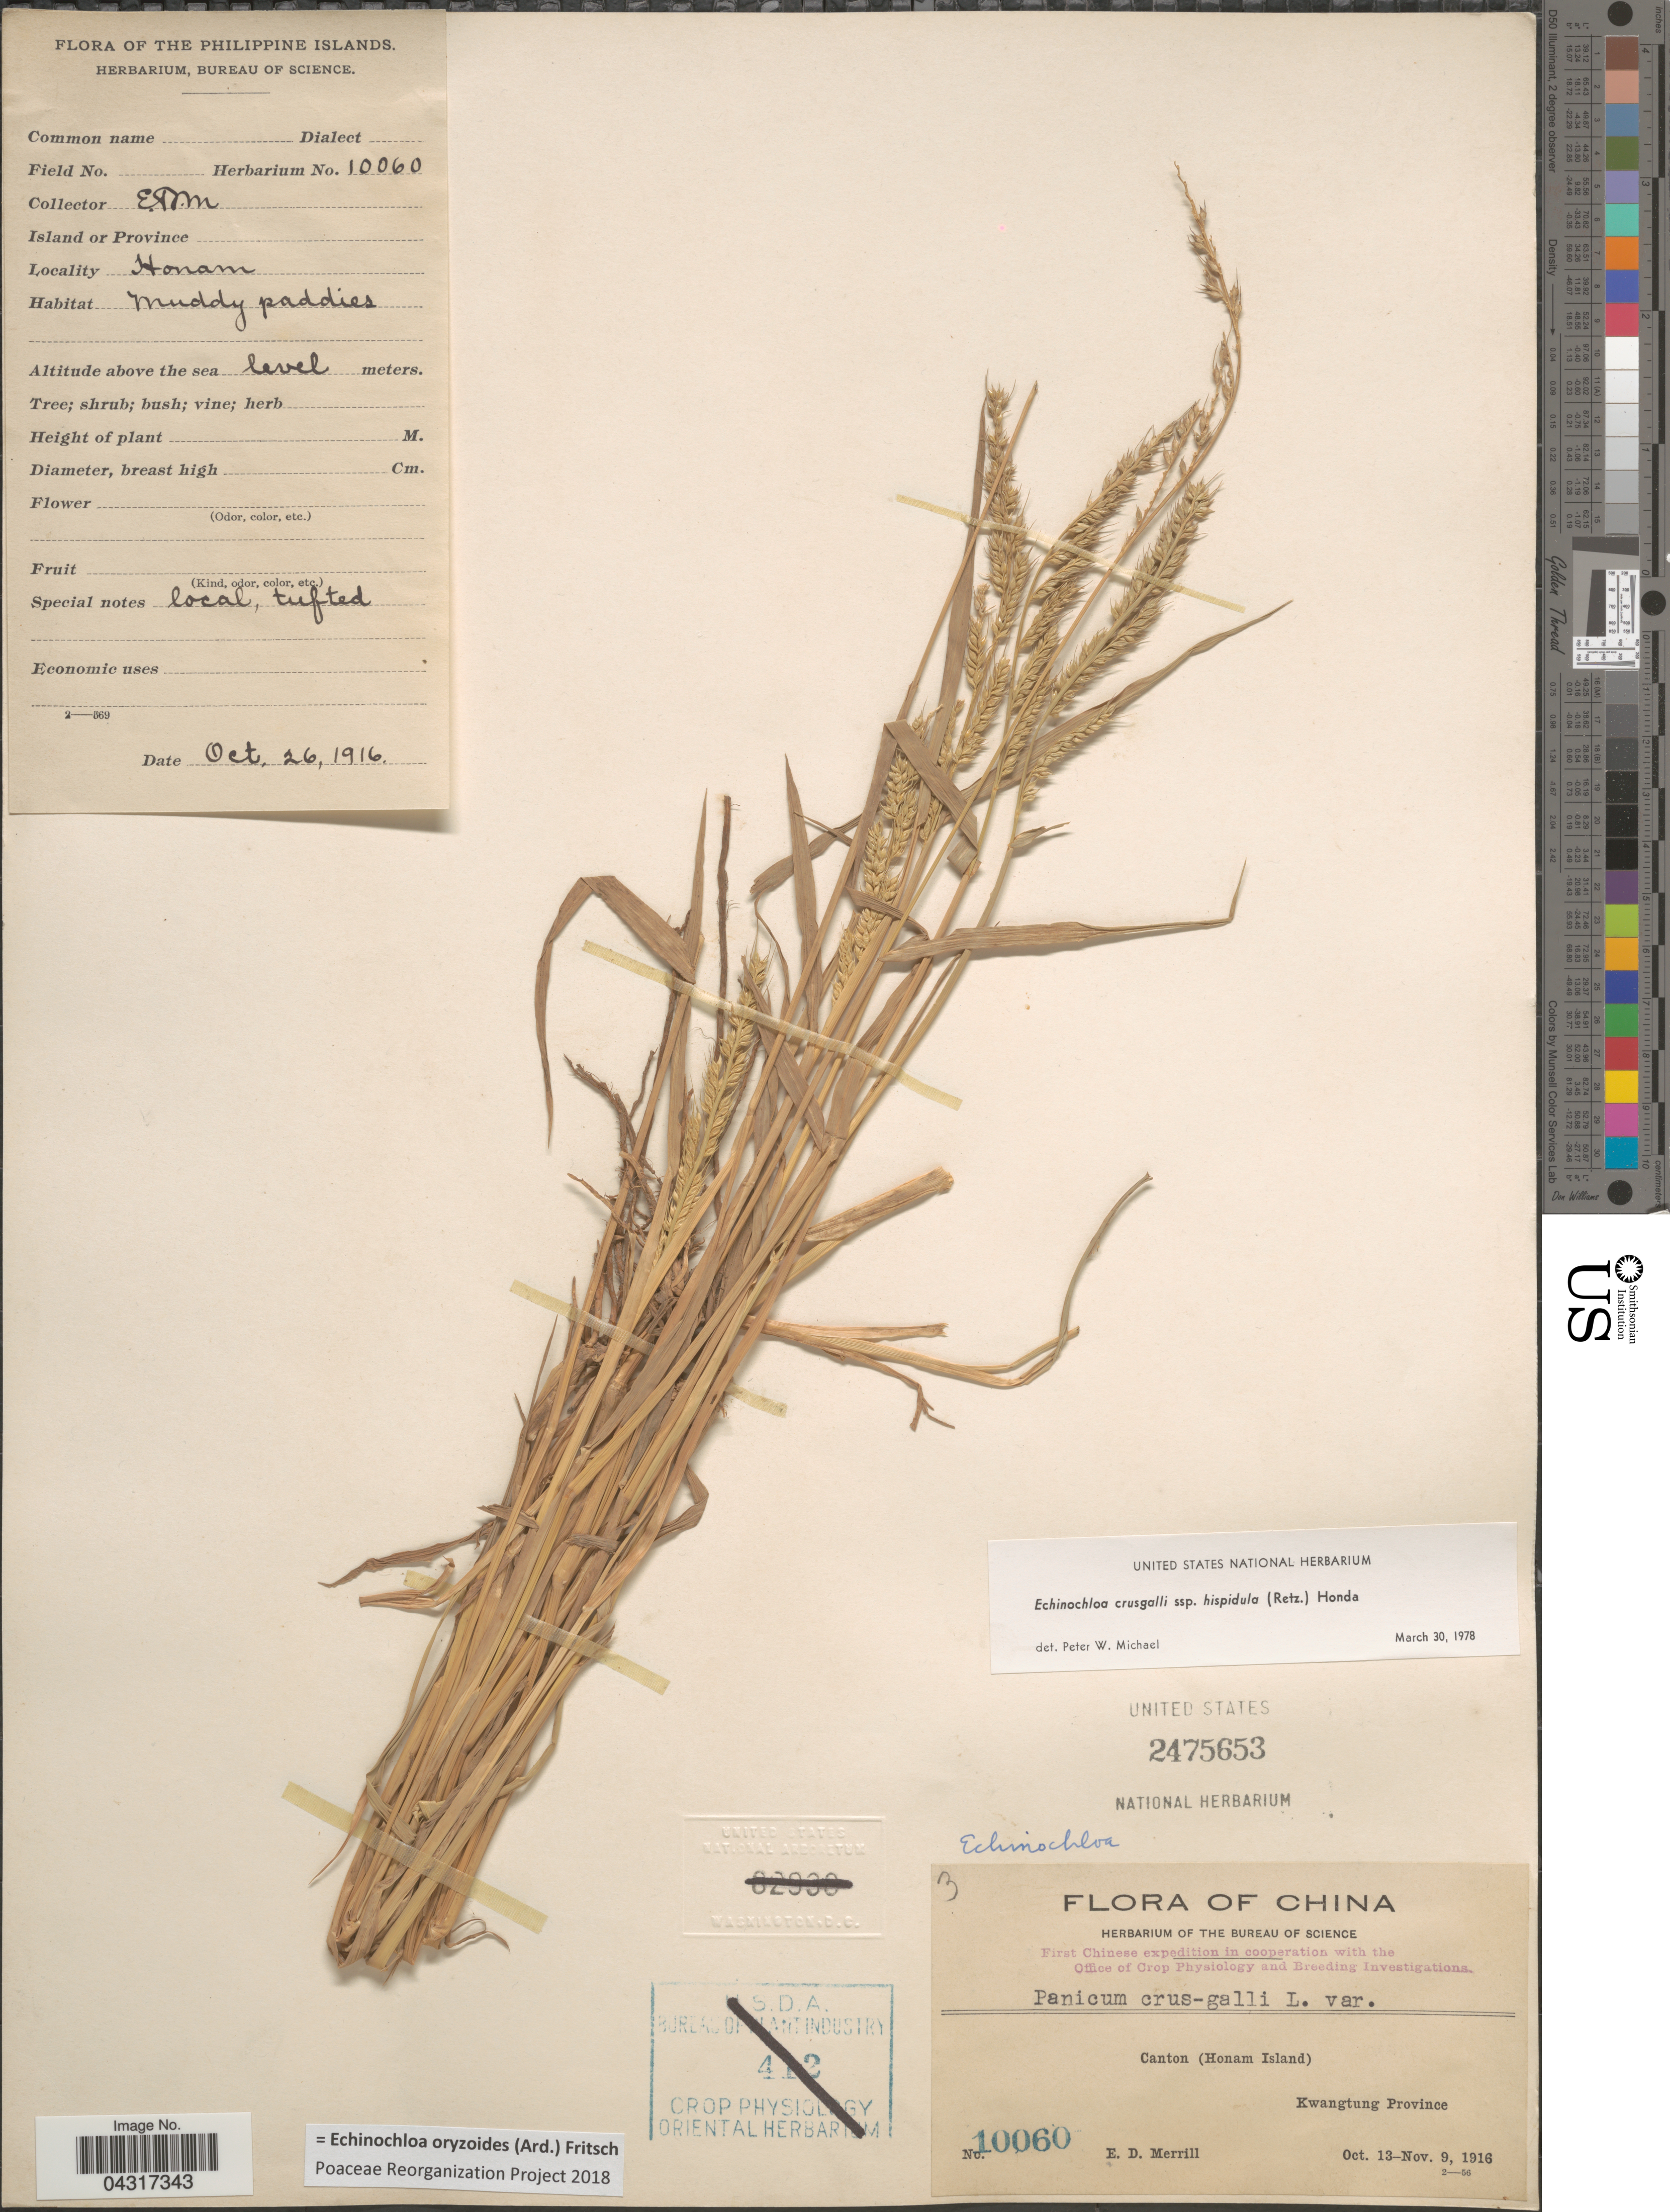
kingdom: Plantae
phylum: Tracheophyta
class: Liliopsida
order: Poales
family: Poaceae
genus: Echinochloa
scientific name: Echinochloa oryzoides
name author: (Ard.) Fritsch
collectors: E. D. Merrill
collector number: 10060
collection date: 1916-10-26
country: China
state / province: Guangdong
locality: First Chinese expedition. Canton (Honam Island). Kwangtung Province.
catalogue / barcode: US 2475653